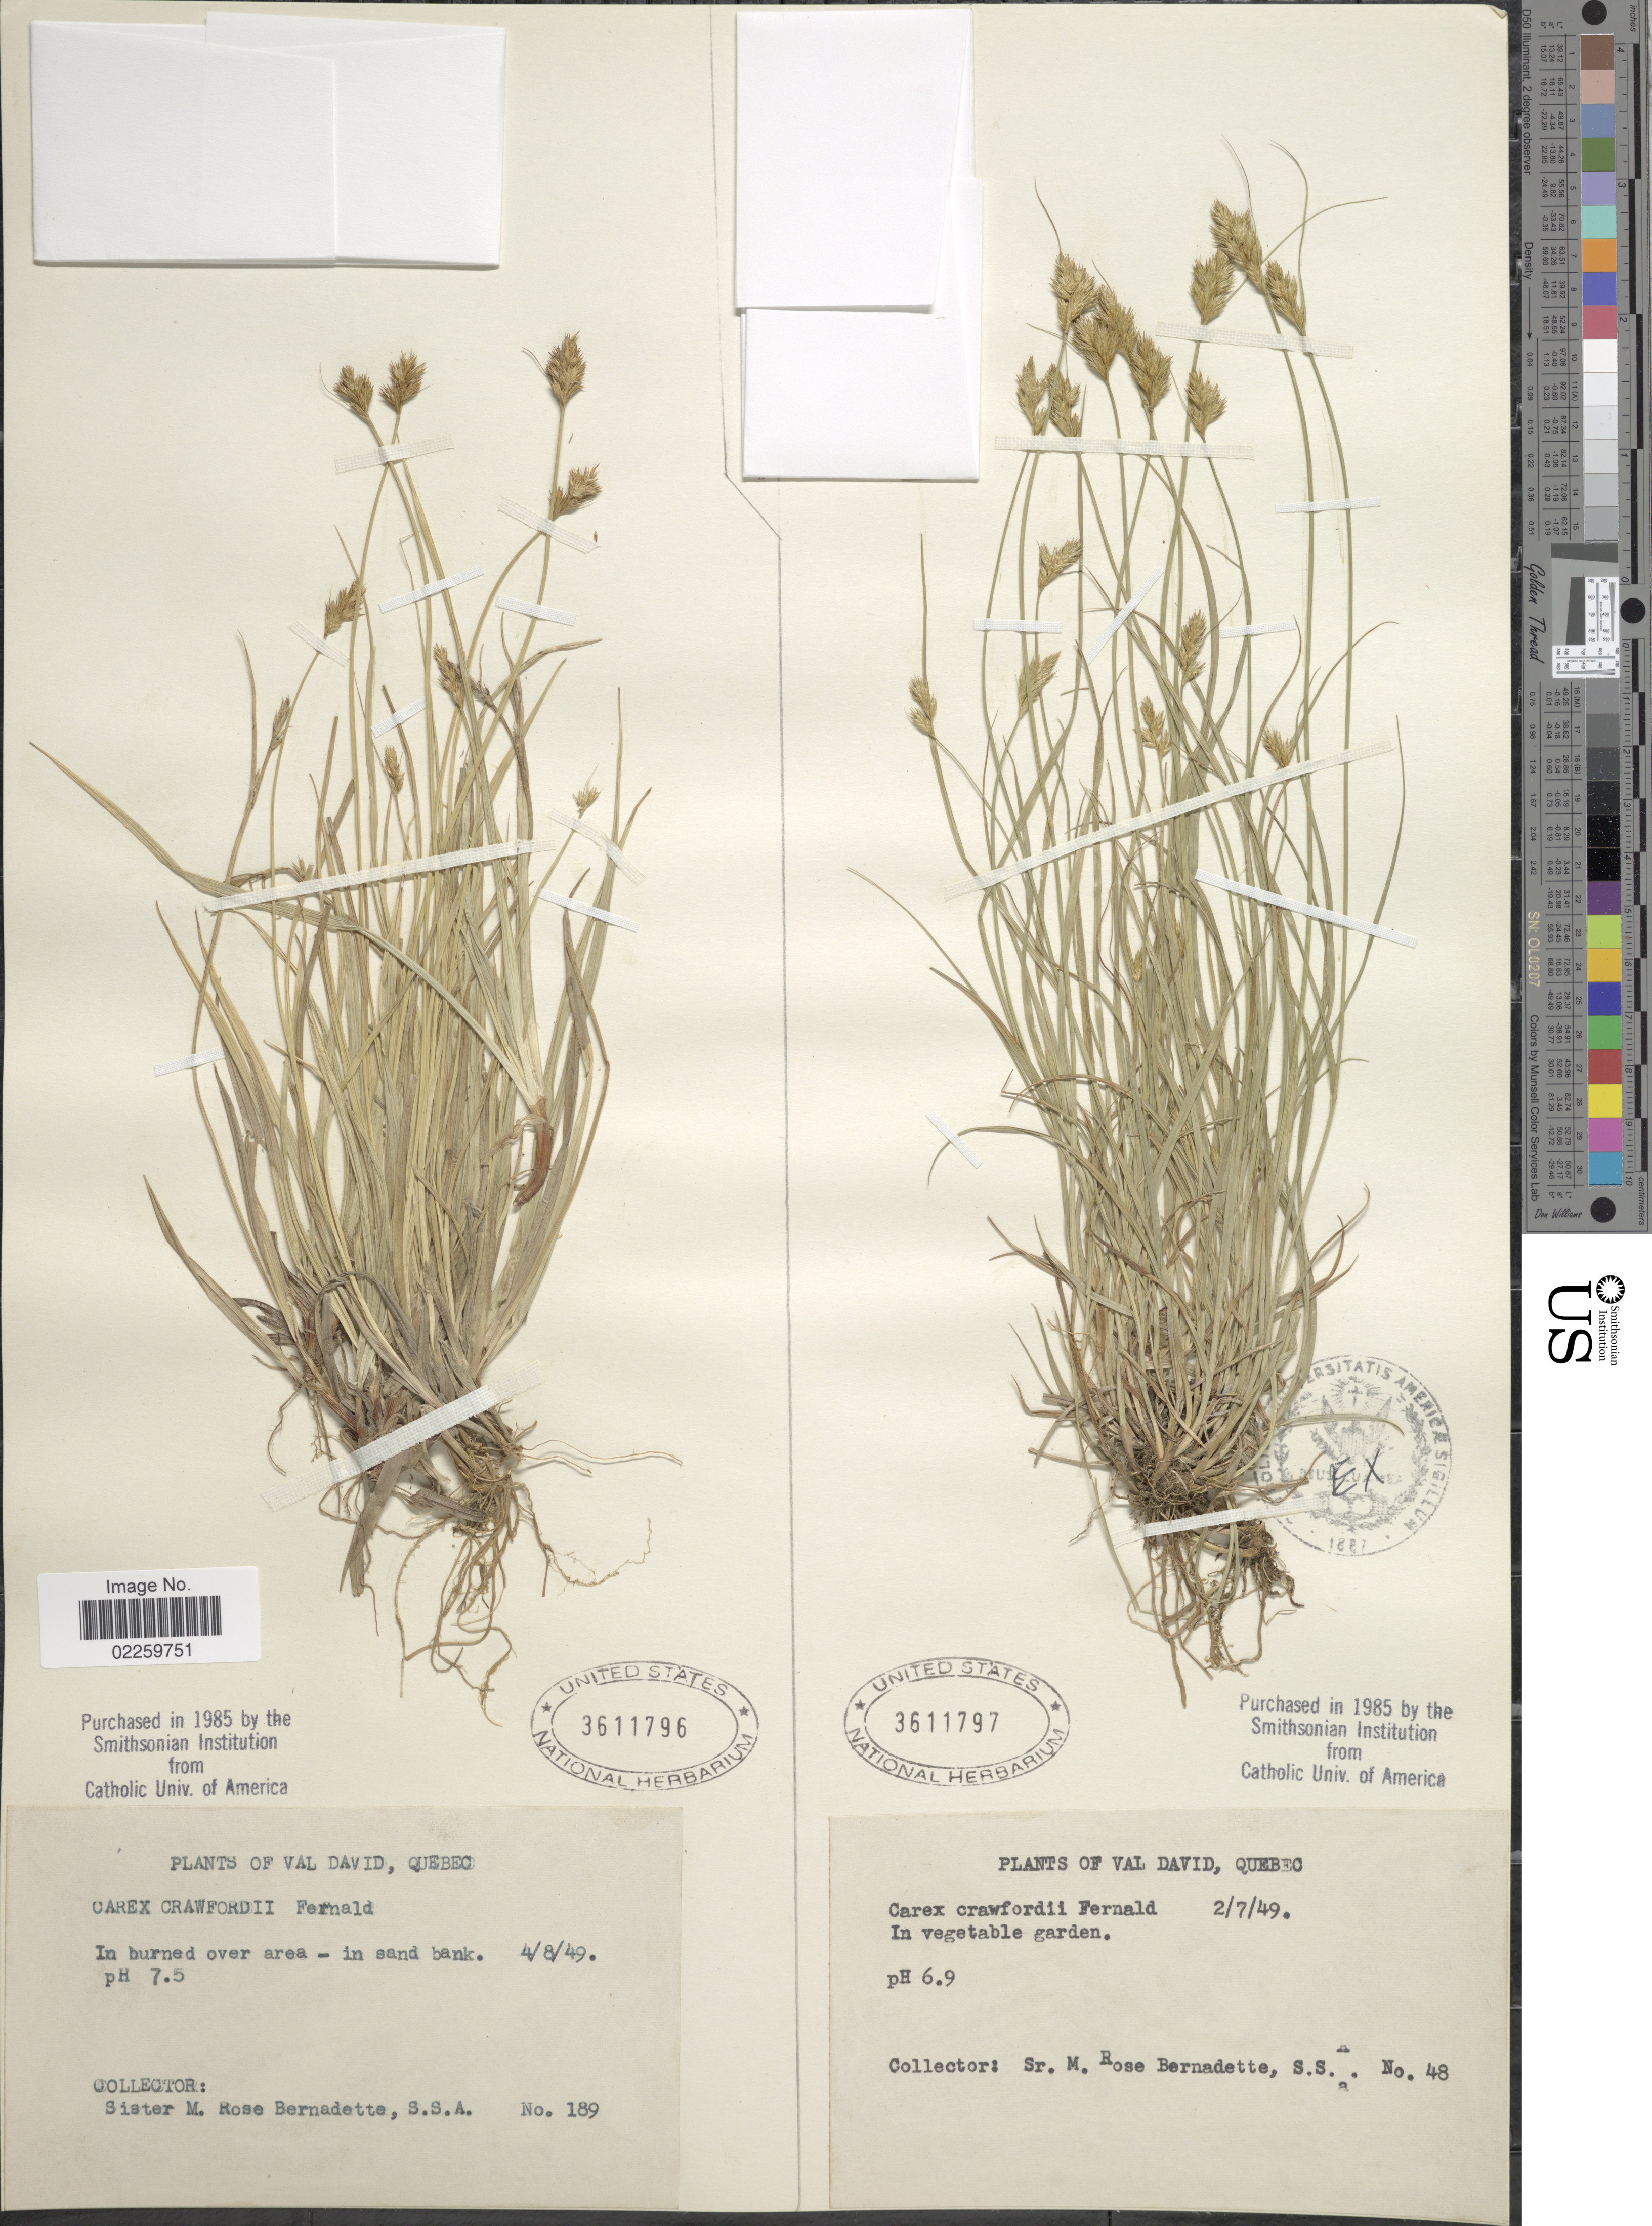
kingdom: Plantae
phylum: Tracheophyta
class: Liliopsida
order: Poales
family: Cyperaceae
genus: Carex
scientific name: Carex crawfordii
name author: Fernald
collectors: M. Bernadette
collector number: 189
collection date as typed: Transcribed d/m/y: 4/8/49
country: Canada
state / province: Quebec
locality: Val David, in burned over area-in sand bank.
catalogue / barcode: US 3611796